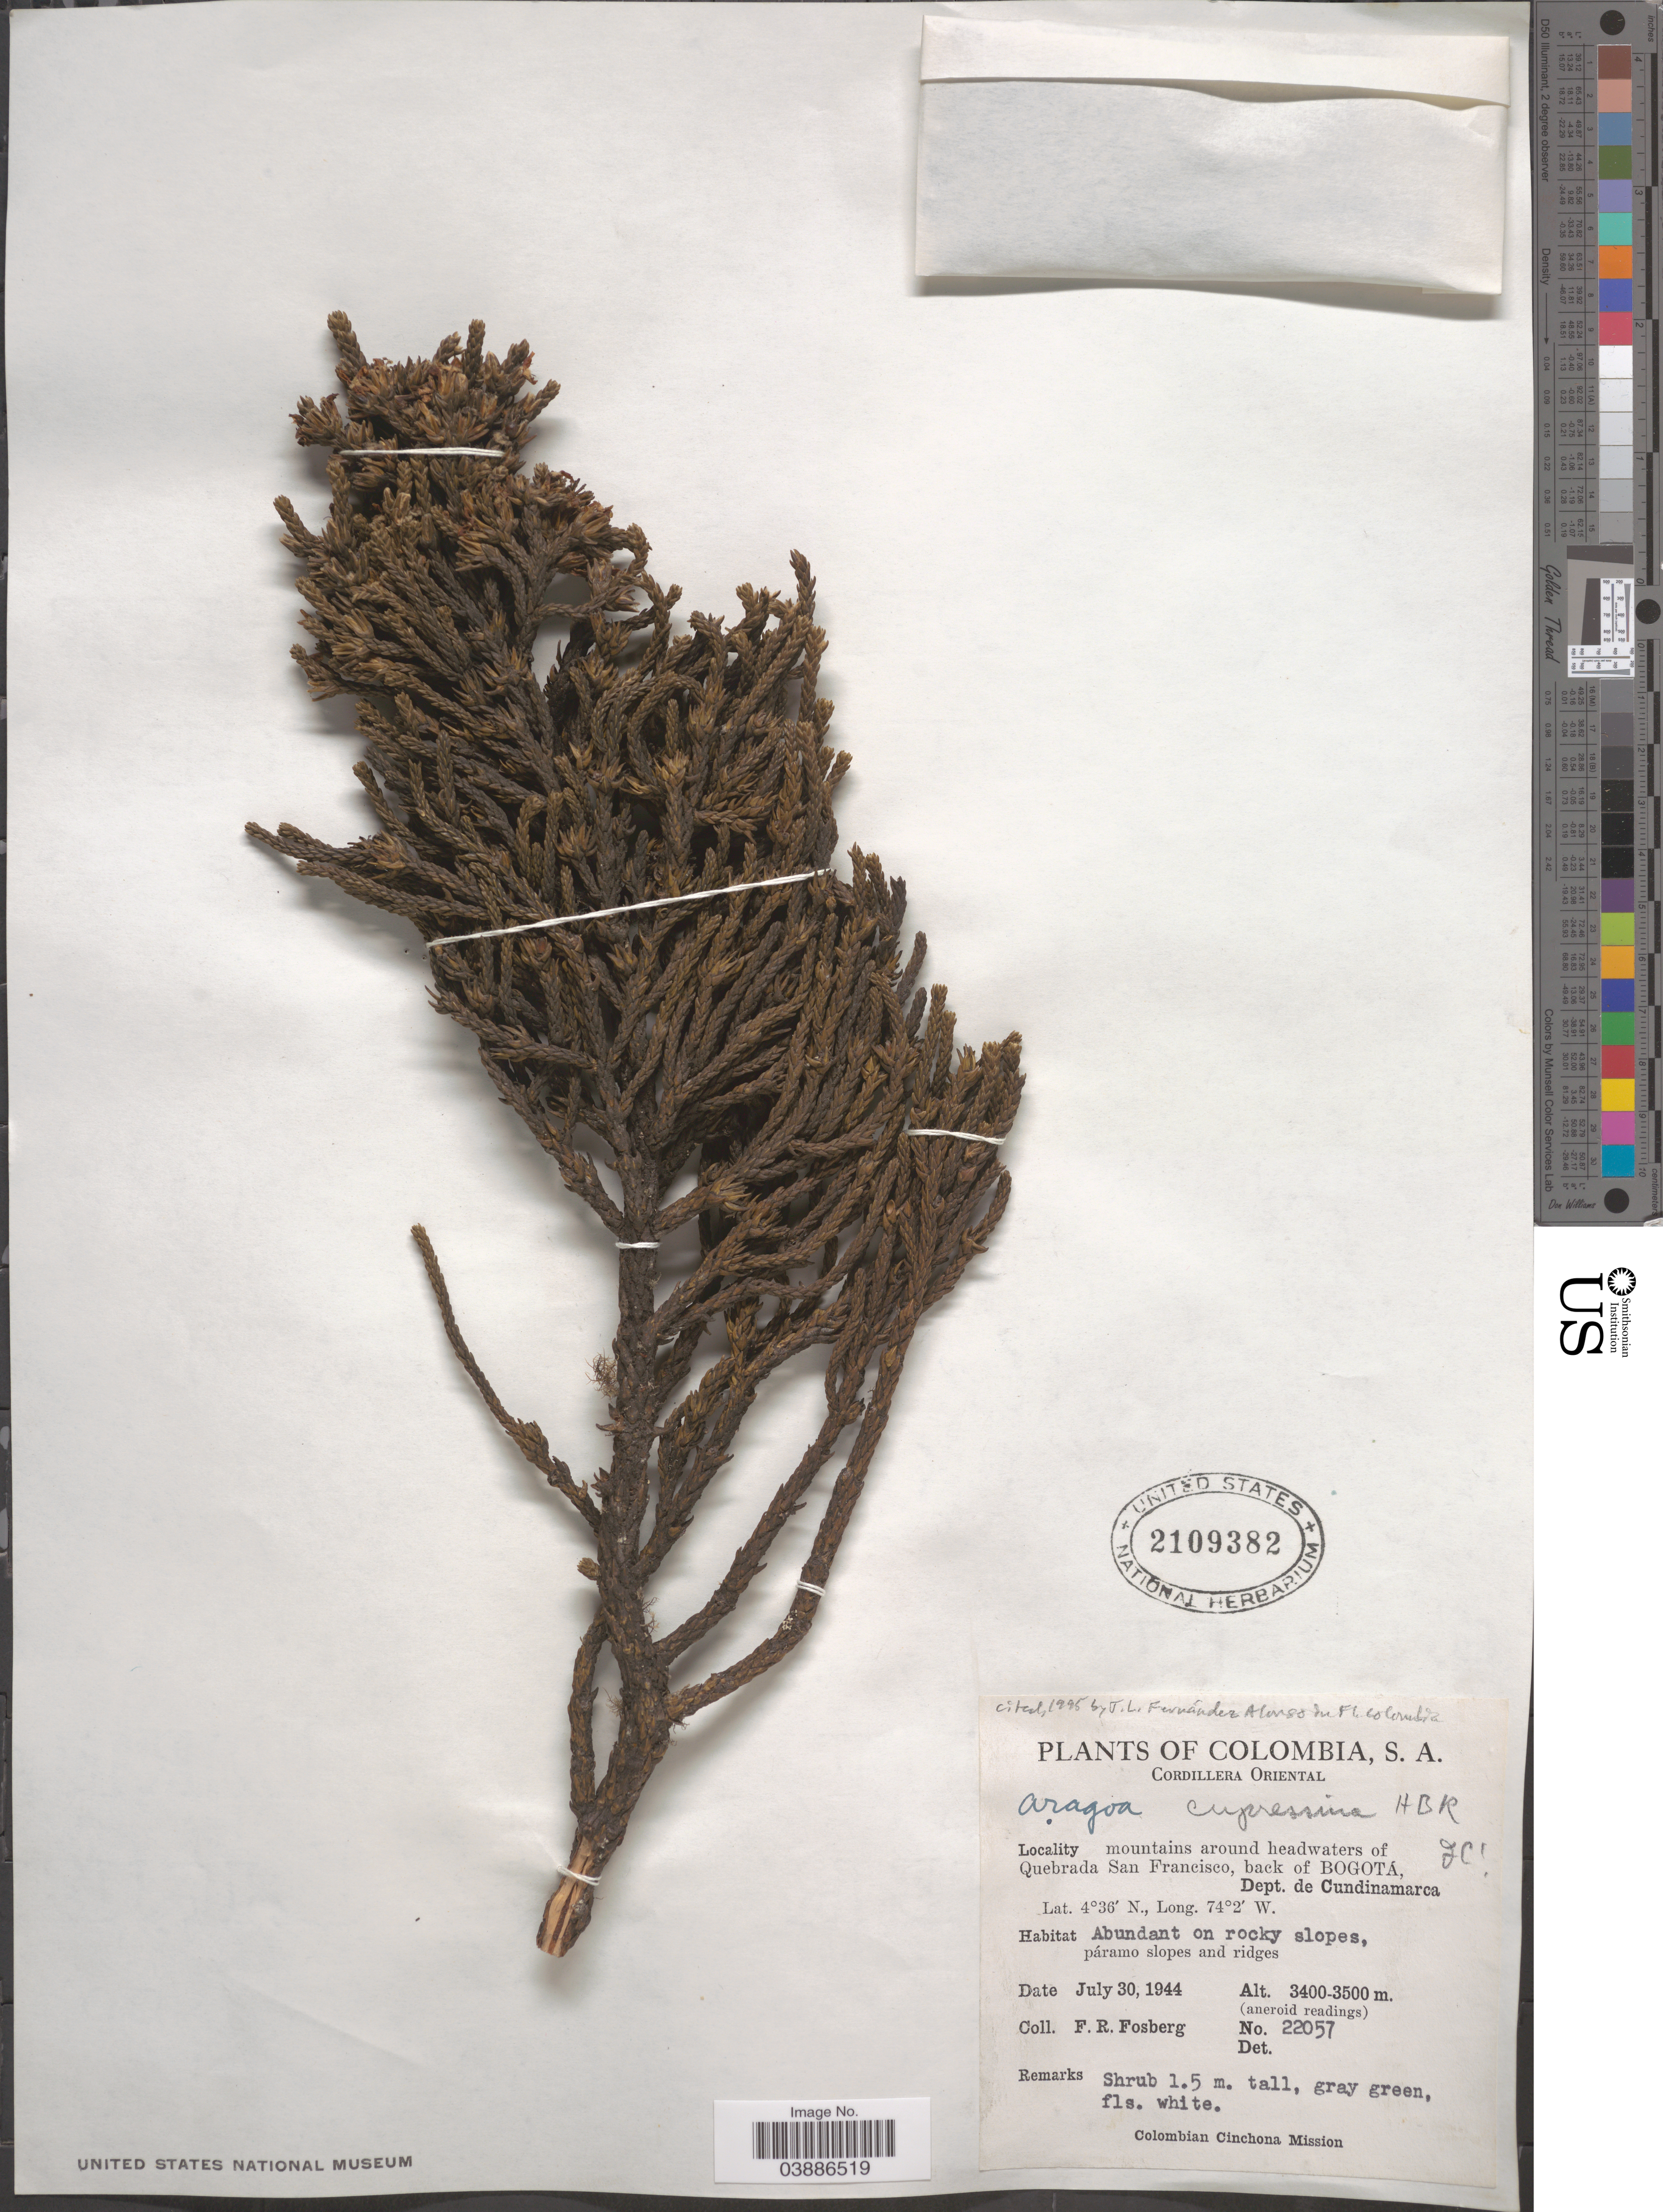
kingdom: Plantae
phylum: Tracheophyta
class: Magnoliopsida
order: Lamiales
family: Plantaginaceae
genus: Aragoa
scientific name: Aragoa cupressina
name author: Kunth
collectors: F. R. Fosberg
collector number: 22057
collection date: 1944-07-30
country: Colombia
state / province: Cundinamarca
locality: Cordillera Oriental. Mountains around headwaters of Quebrada San Francisco, back of Bogotá, Dept. de Cundinamarca.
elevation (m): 3400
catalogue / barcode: US 2109382